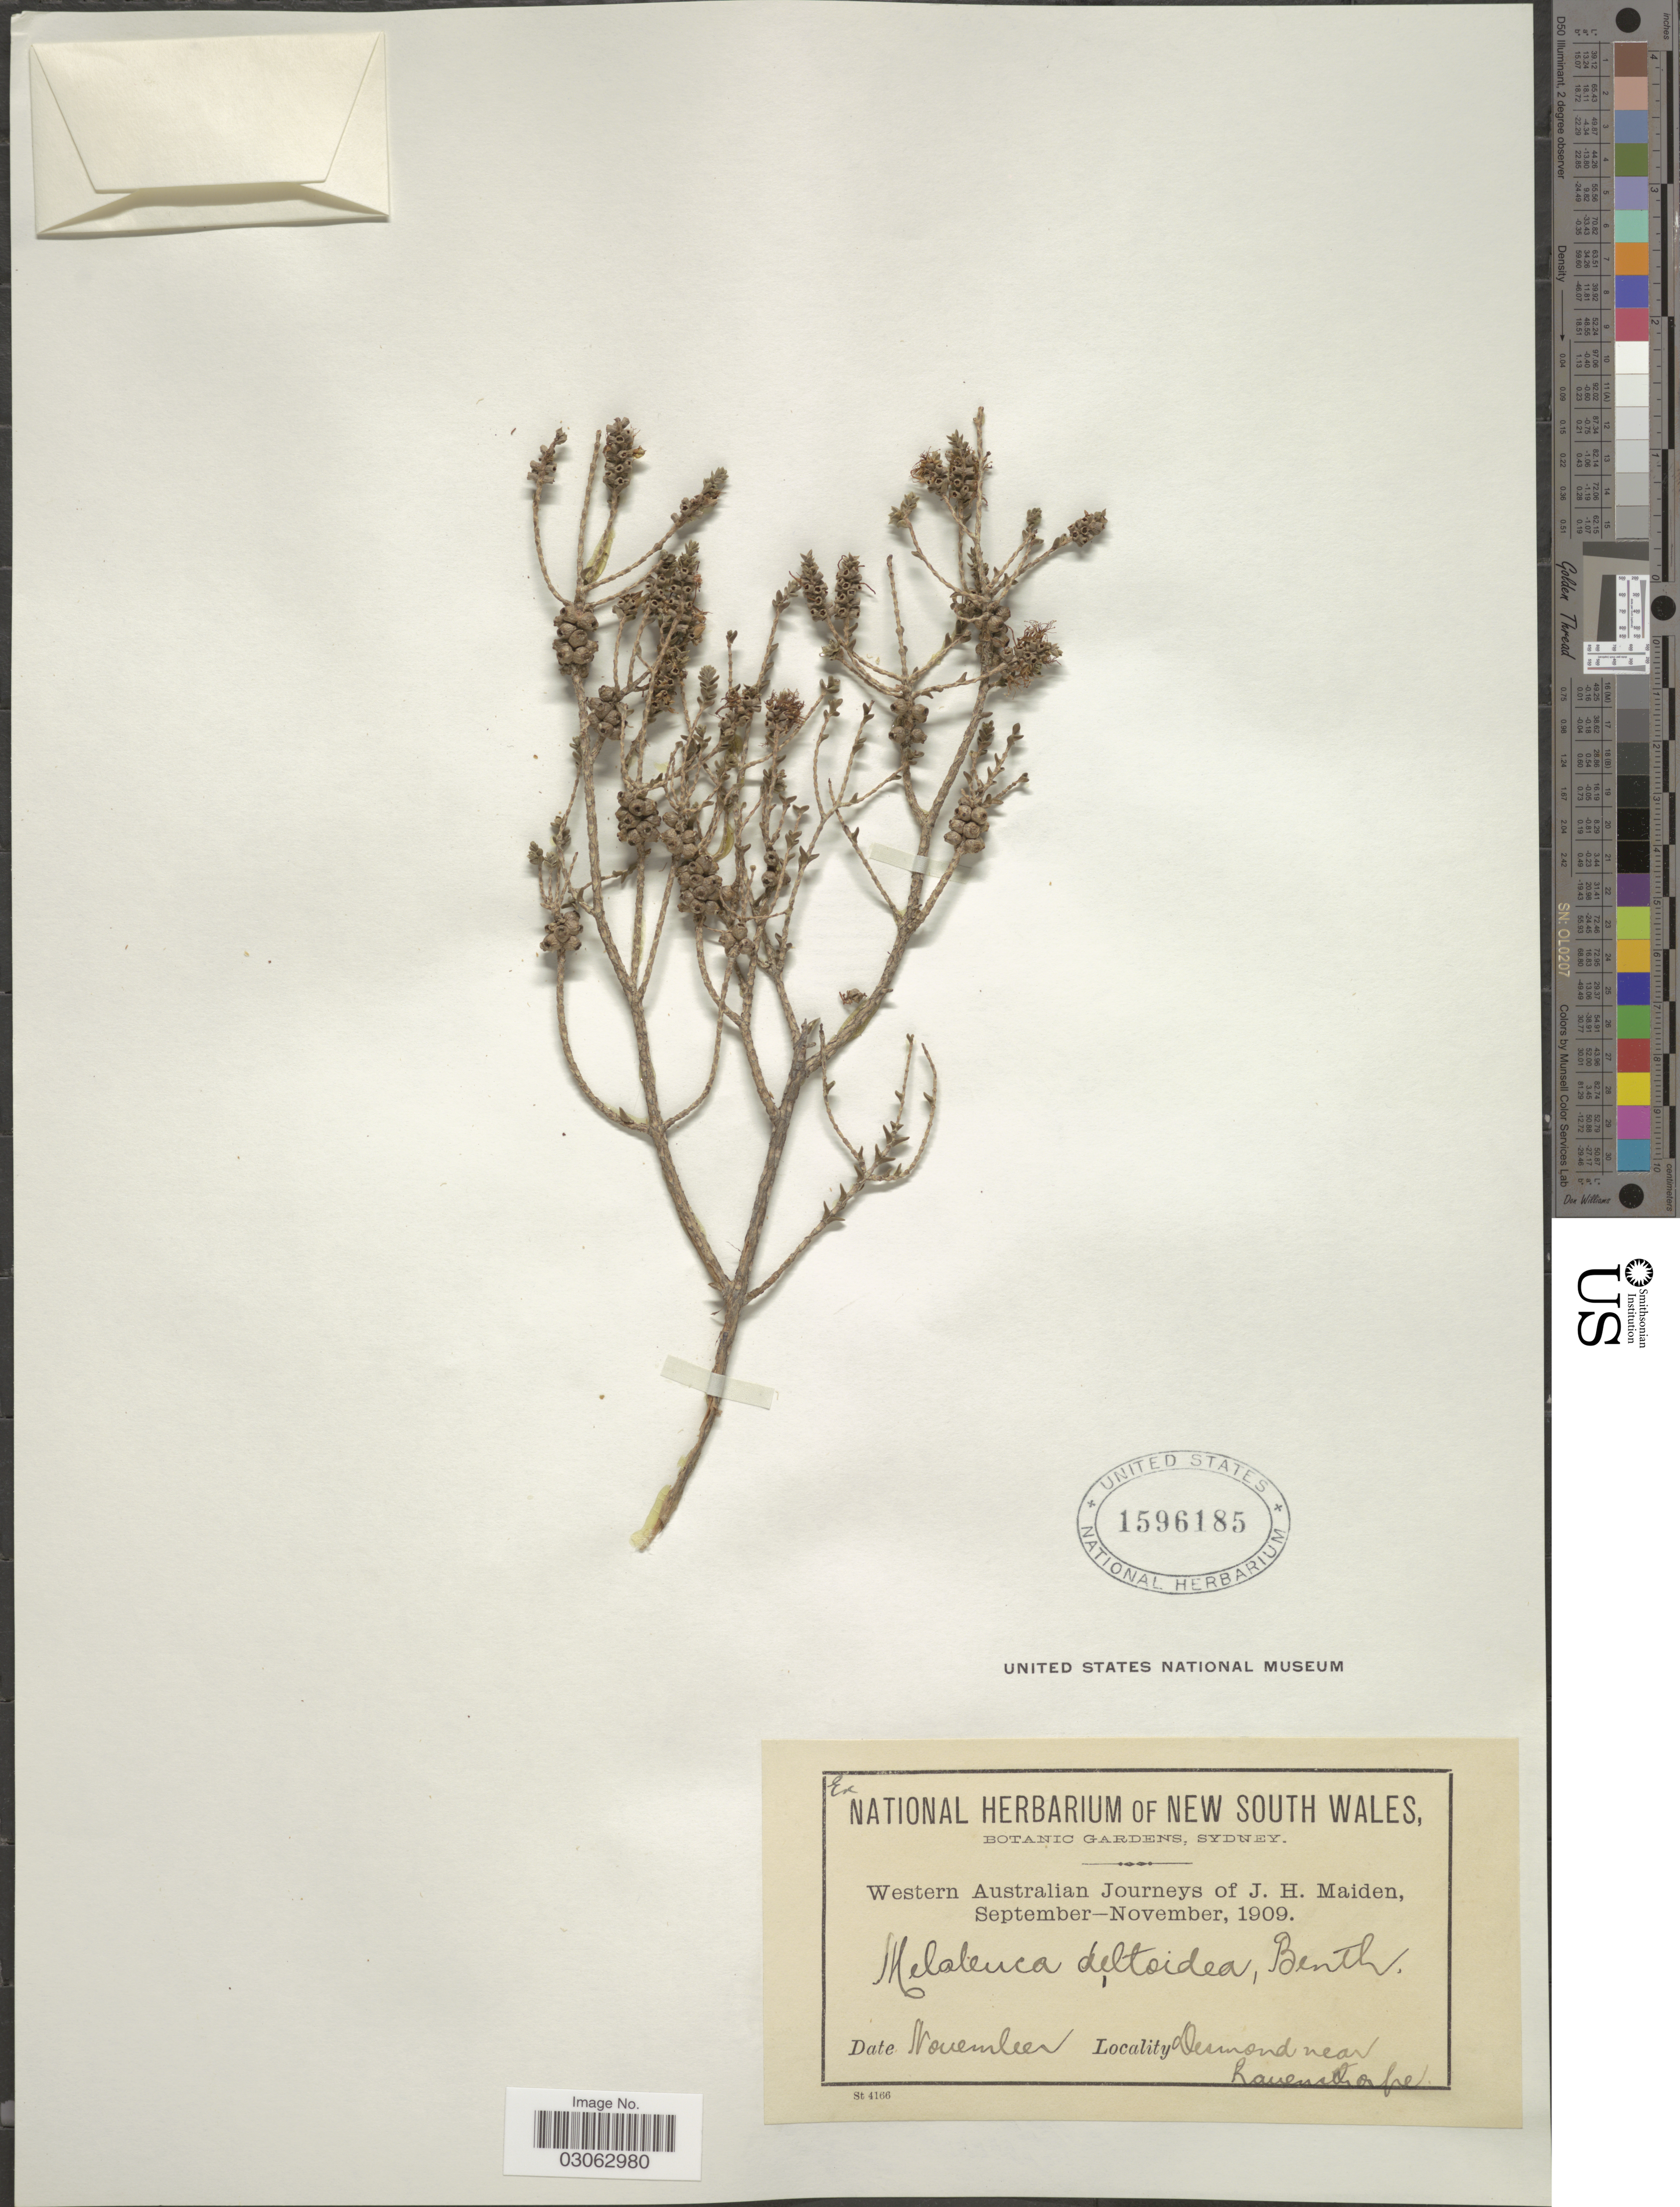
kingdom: Plantae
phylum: Tracheophyta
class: Magnoliopsida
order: Myrtales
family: Myrtaceae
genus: Melaleuca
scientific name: Melaleuca cucullata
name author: Turcz.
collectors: J. Maiden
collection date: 1909-11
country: Australia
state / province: Western Australia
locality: Desmond near Ravensthorpe.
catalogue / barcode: US 1596185